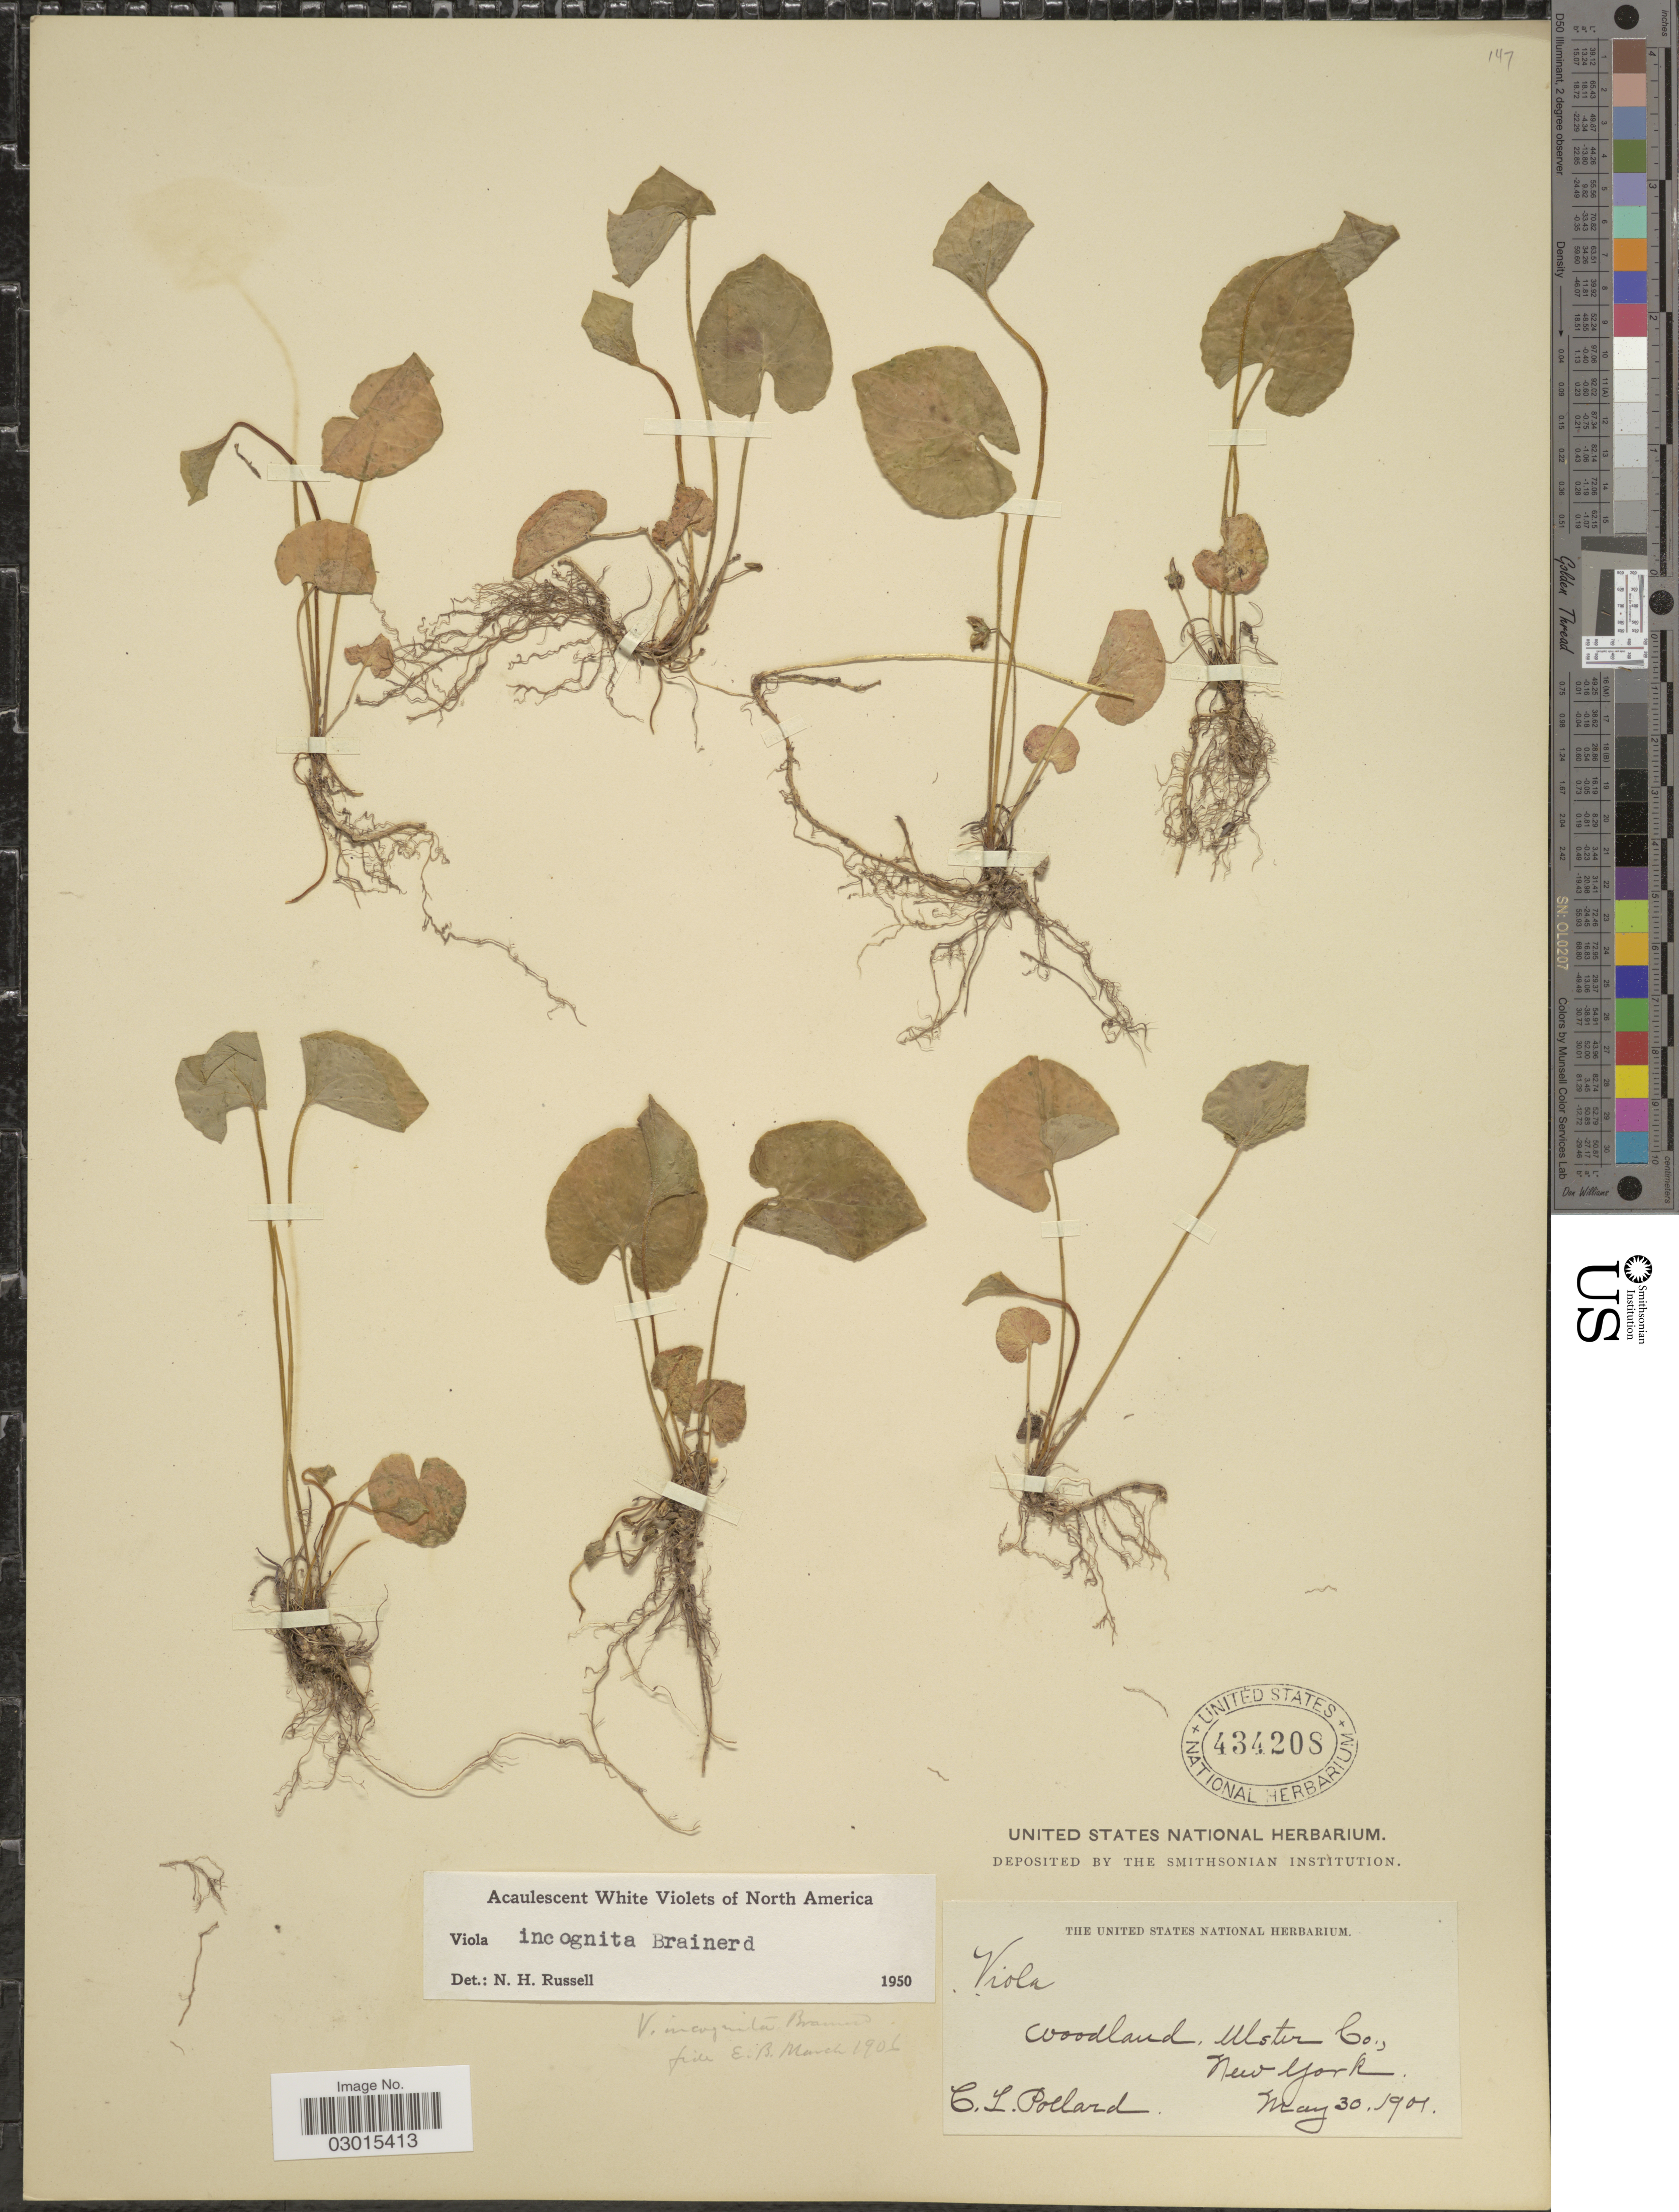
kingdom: Plantae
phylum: Tracheophyta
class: Magnoliopsida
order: Malpighiales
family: Violaceae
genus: Viola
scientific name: Viola incognita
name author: Brainerd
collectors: C. L. Pollard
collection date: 1901-05-30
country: United States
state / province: New York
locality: Woodland, Ulster Co.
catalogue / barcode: US 434208